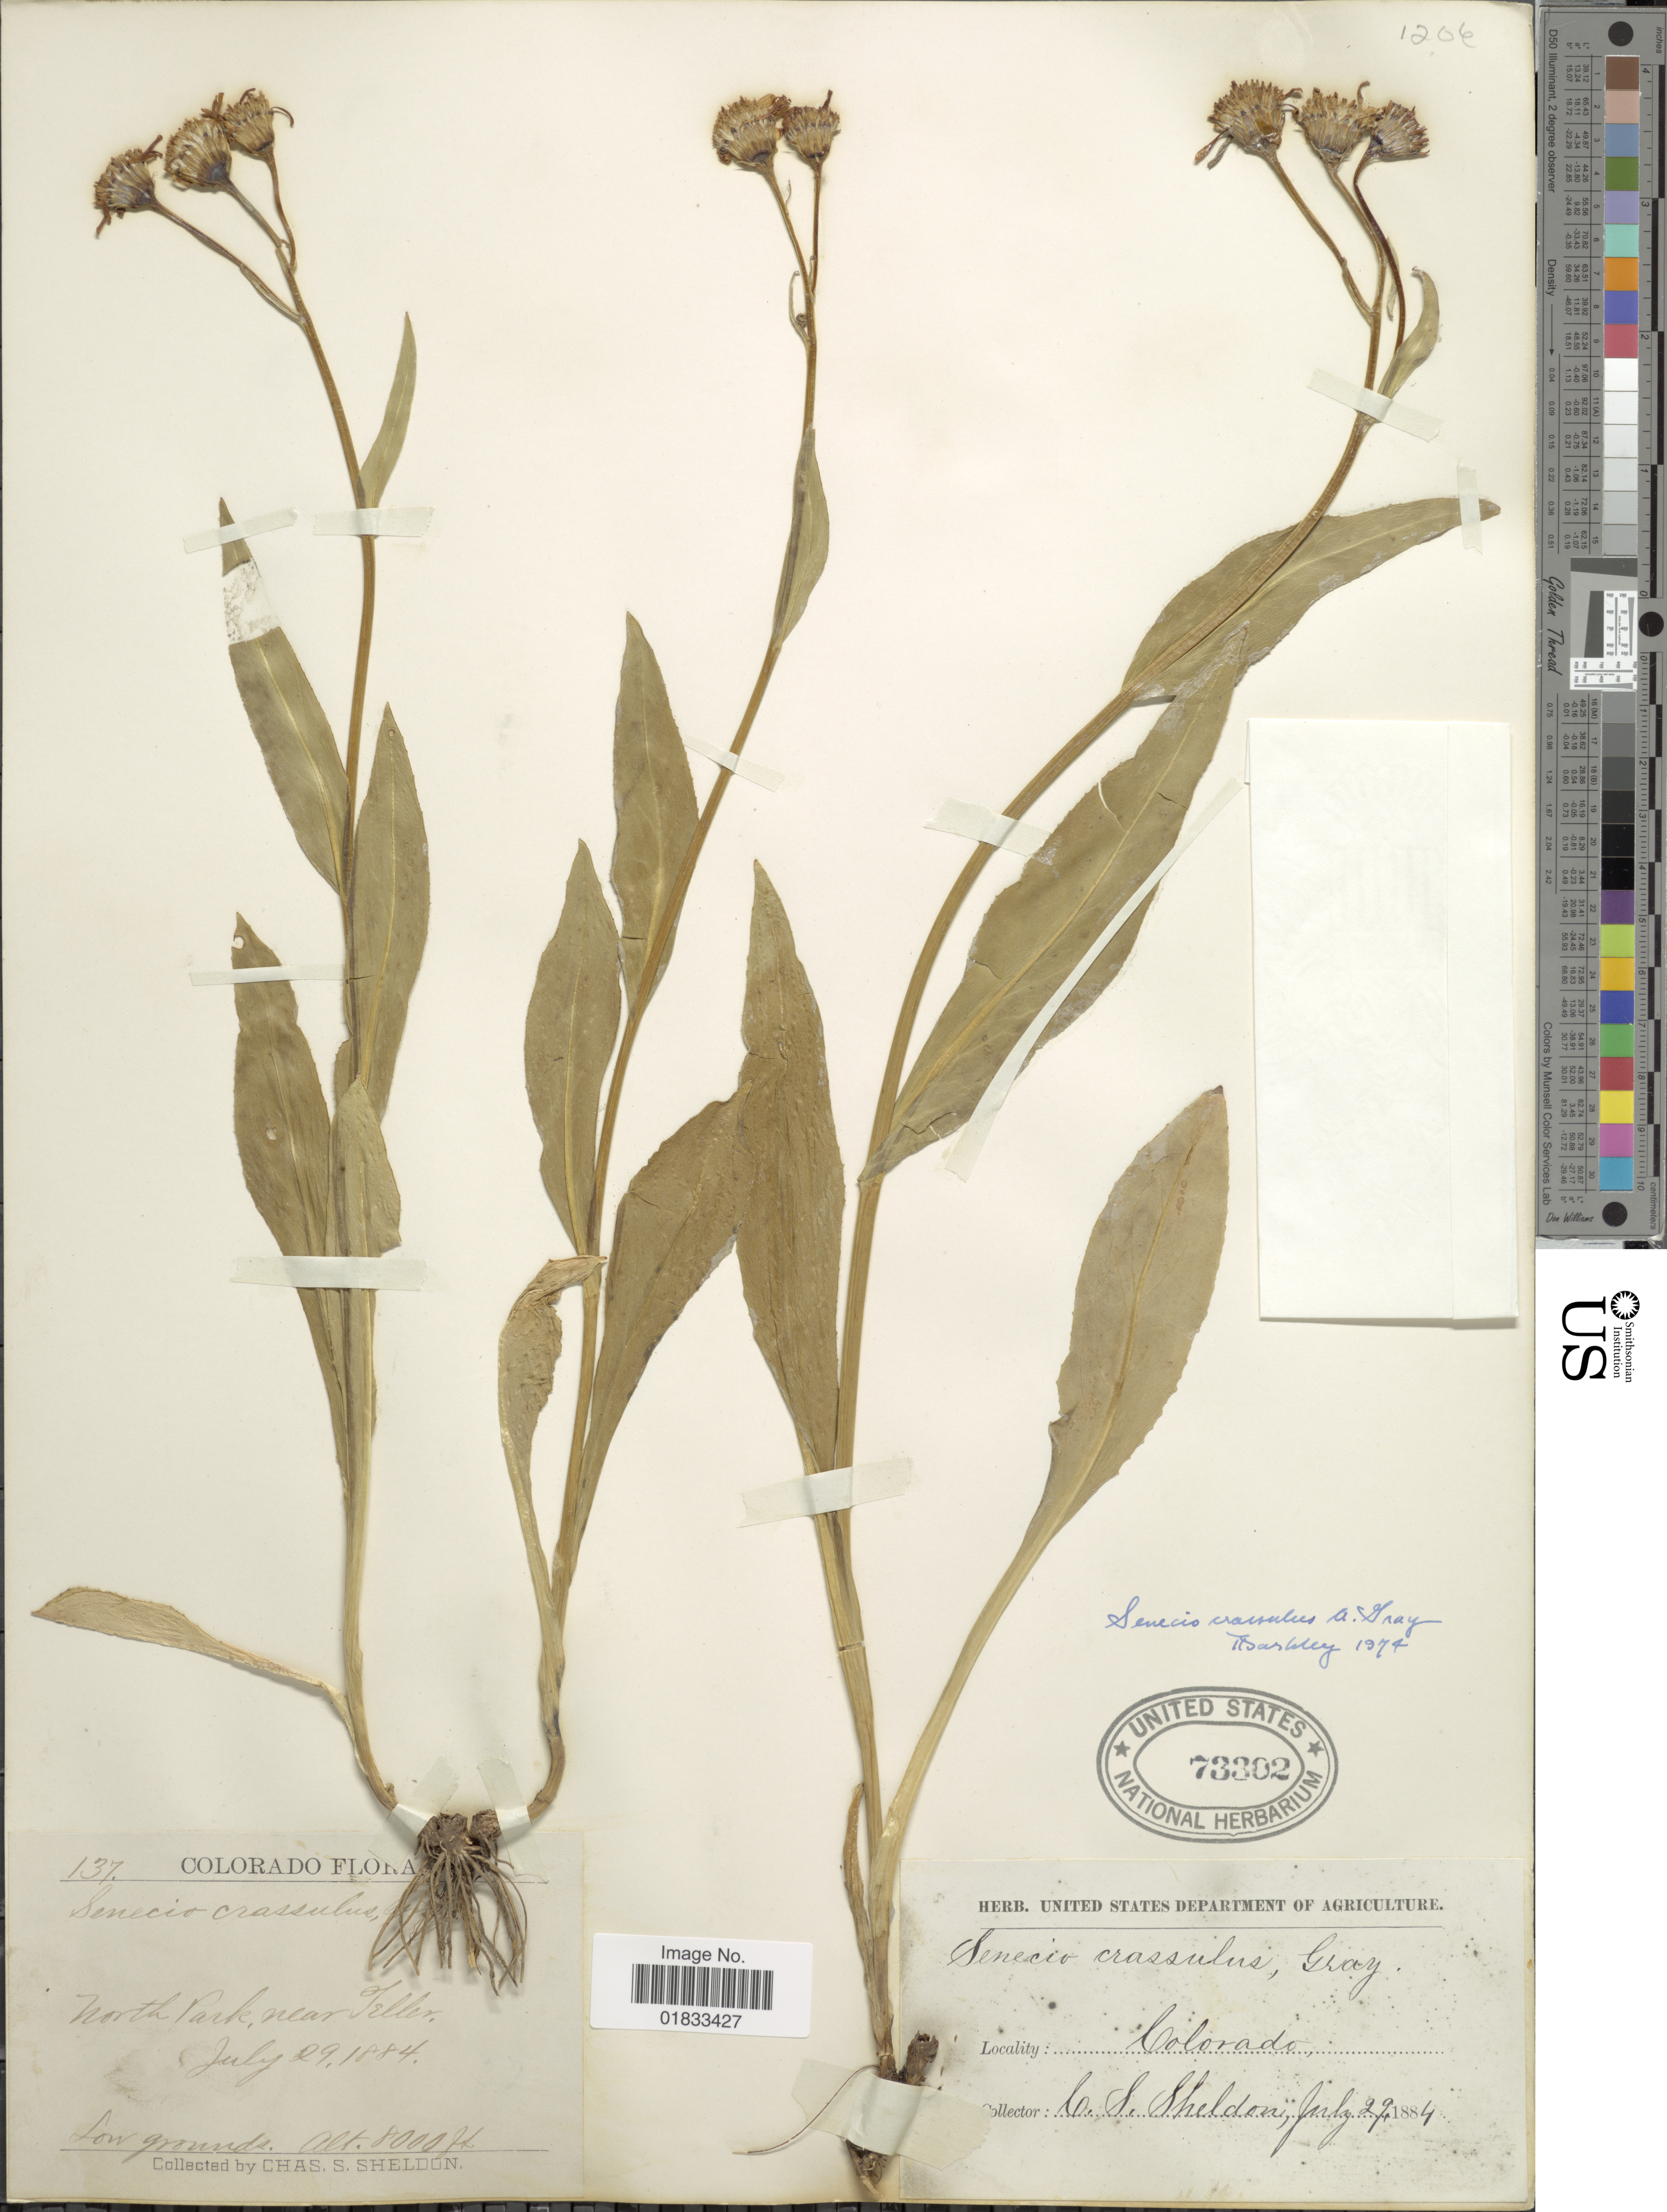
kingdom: Plantae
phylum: Tracheophyta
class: Magnoliopsida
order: Asterales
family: Asteraceae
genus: Senecio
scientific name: Senecio crassulus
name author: A. Gray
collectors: C. S. Sheldon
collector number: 137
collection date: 1884-07-29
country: United States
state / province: Colorado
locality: North Park, near Teller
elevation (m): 2438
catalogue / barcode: US 73302